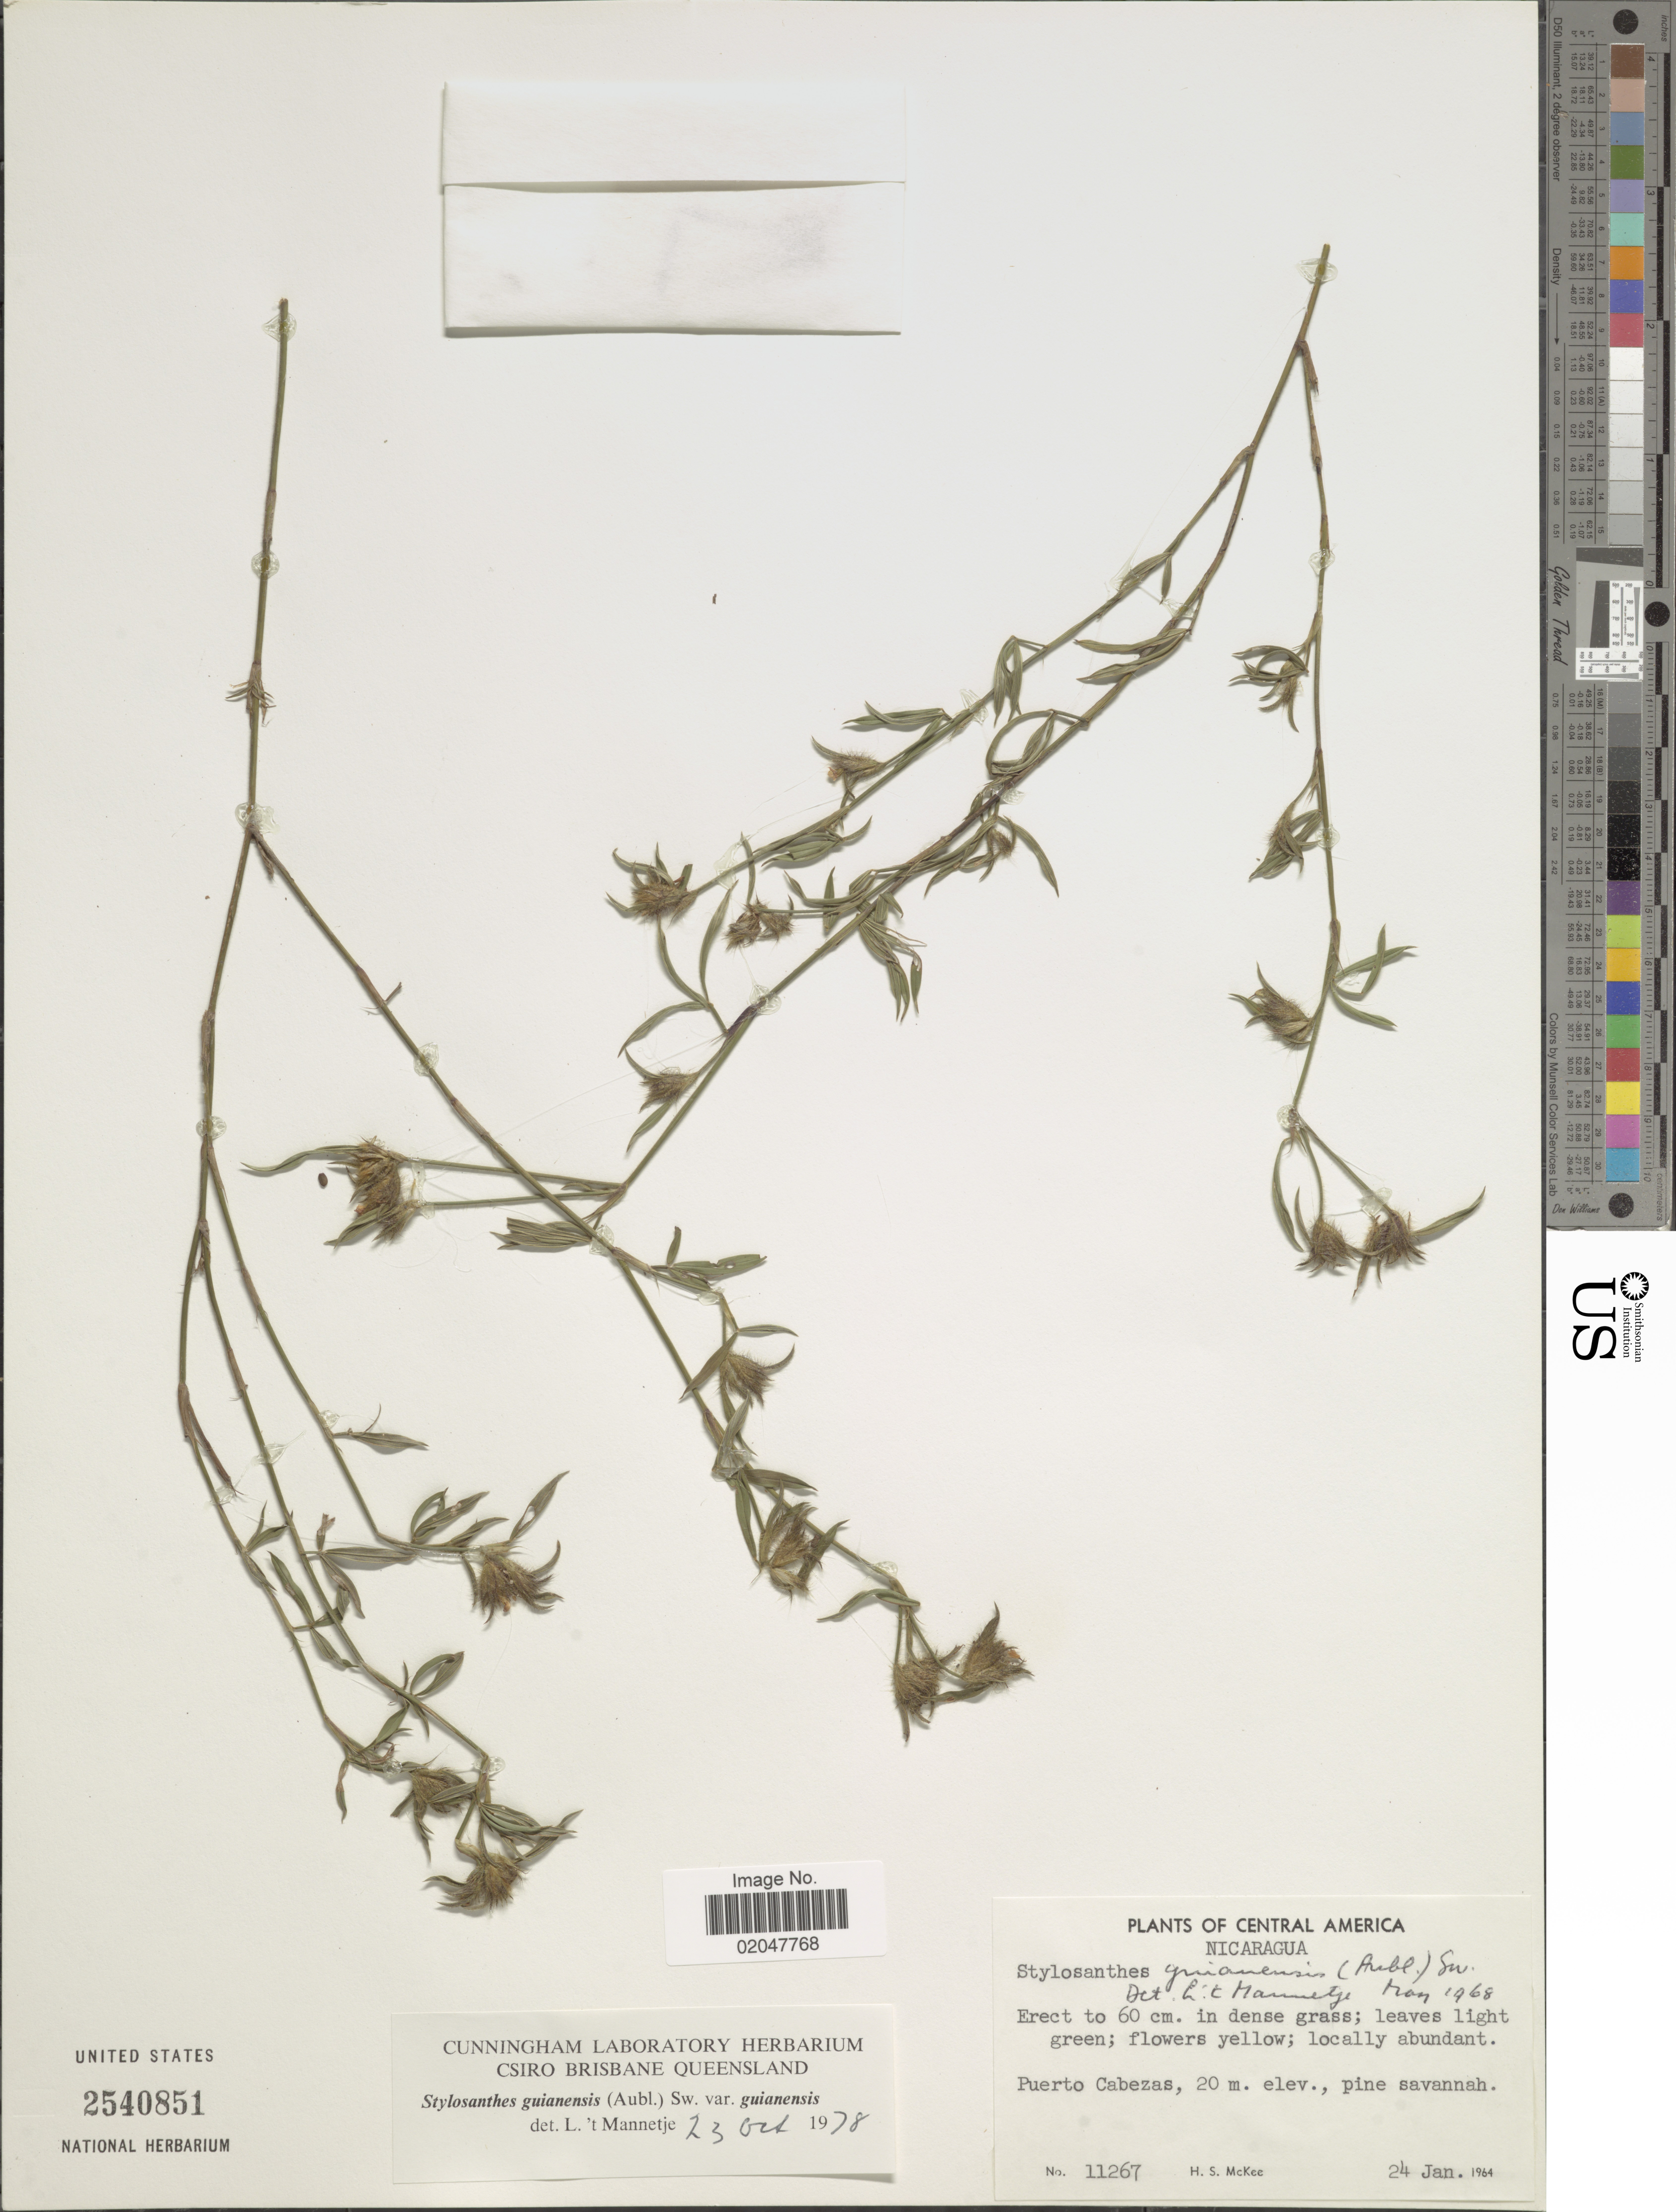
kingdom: Plantae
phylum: Tracheophyta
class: Magnoliopsida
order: Fabales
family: Fabaceae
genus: Stylosanthes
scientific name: Stylosanthes guianensis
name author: (Aubl.) Sw.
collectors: H. S. McKee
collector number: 11267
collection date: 1964-01-24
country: Nicaragua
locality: Puerto Cabezas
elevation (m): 20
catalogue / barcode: US 2540851